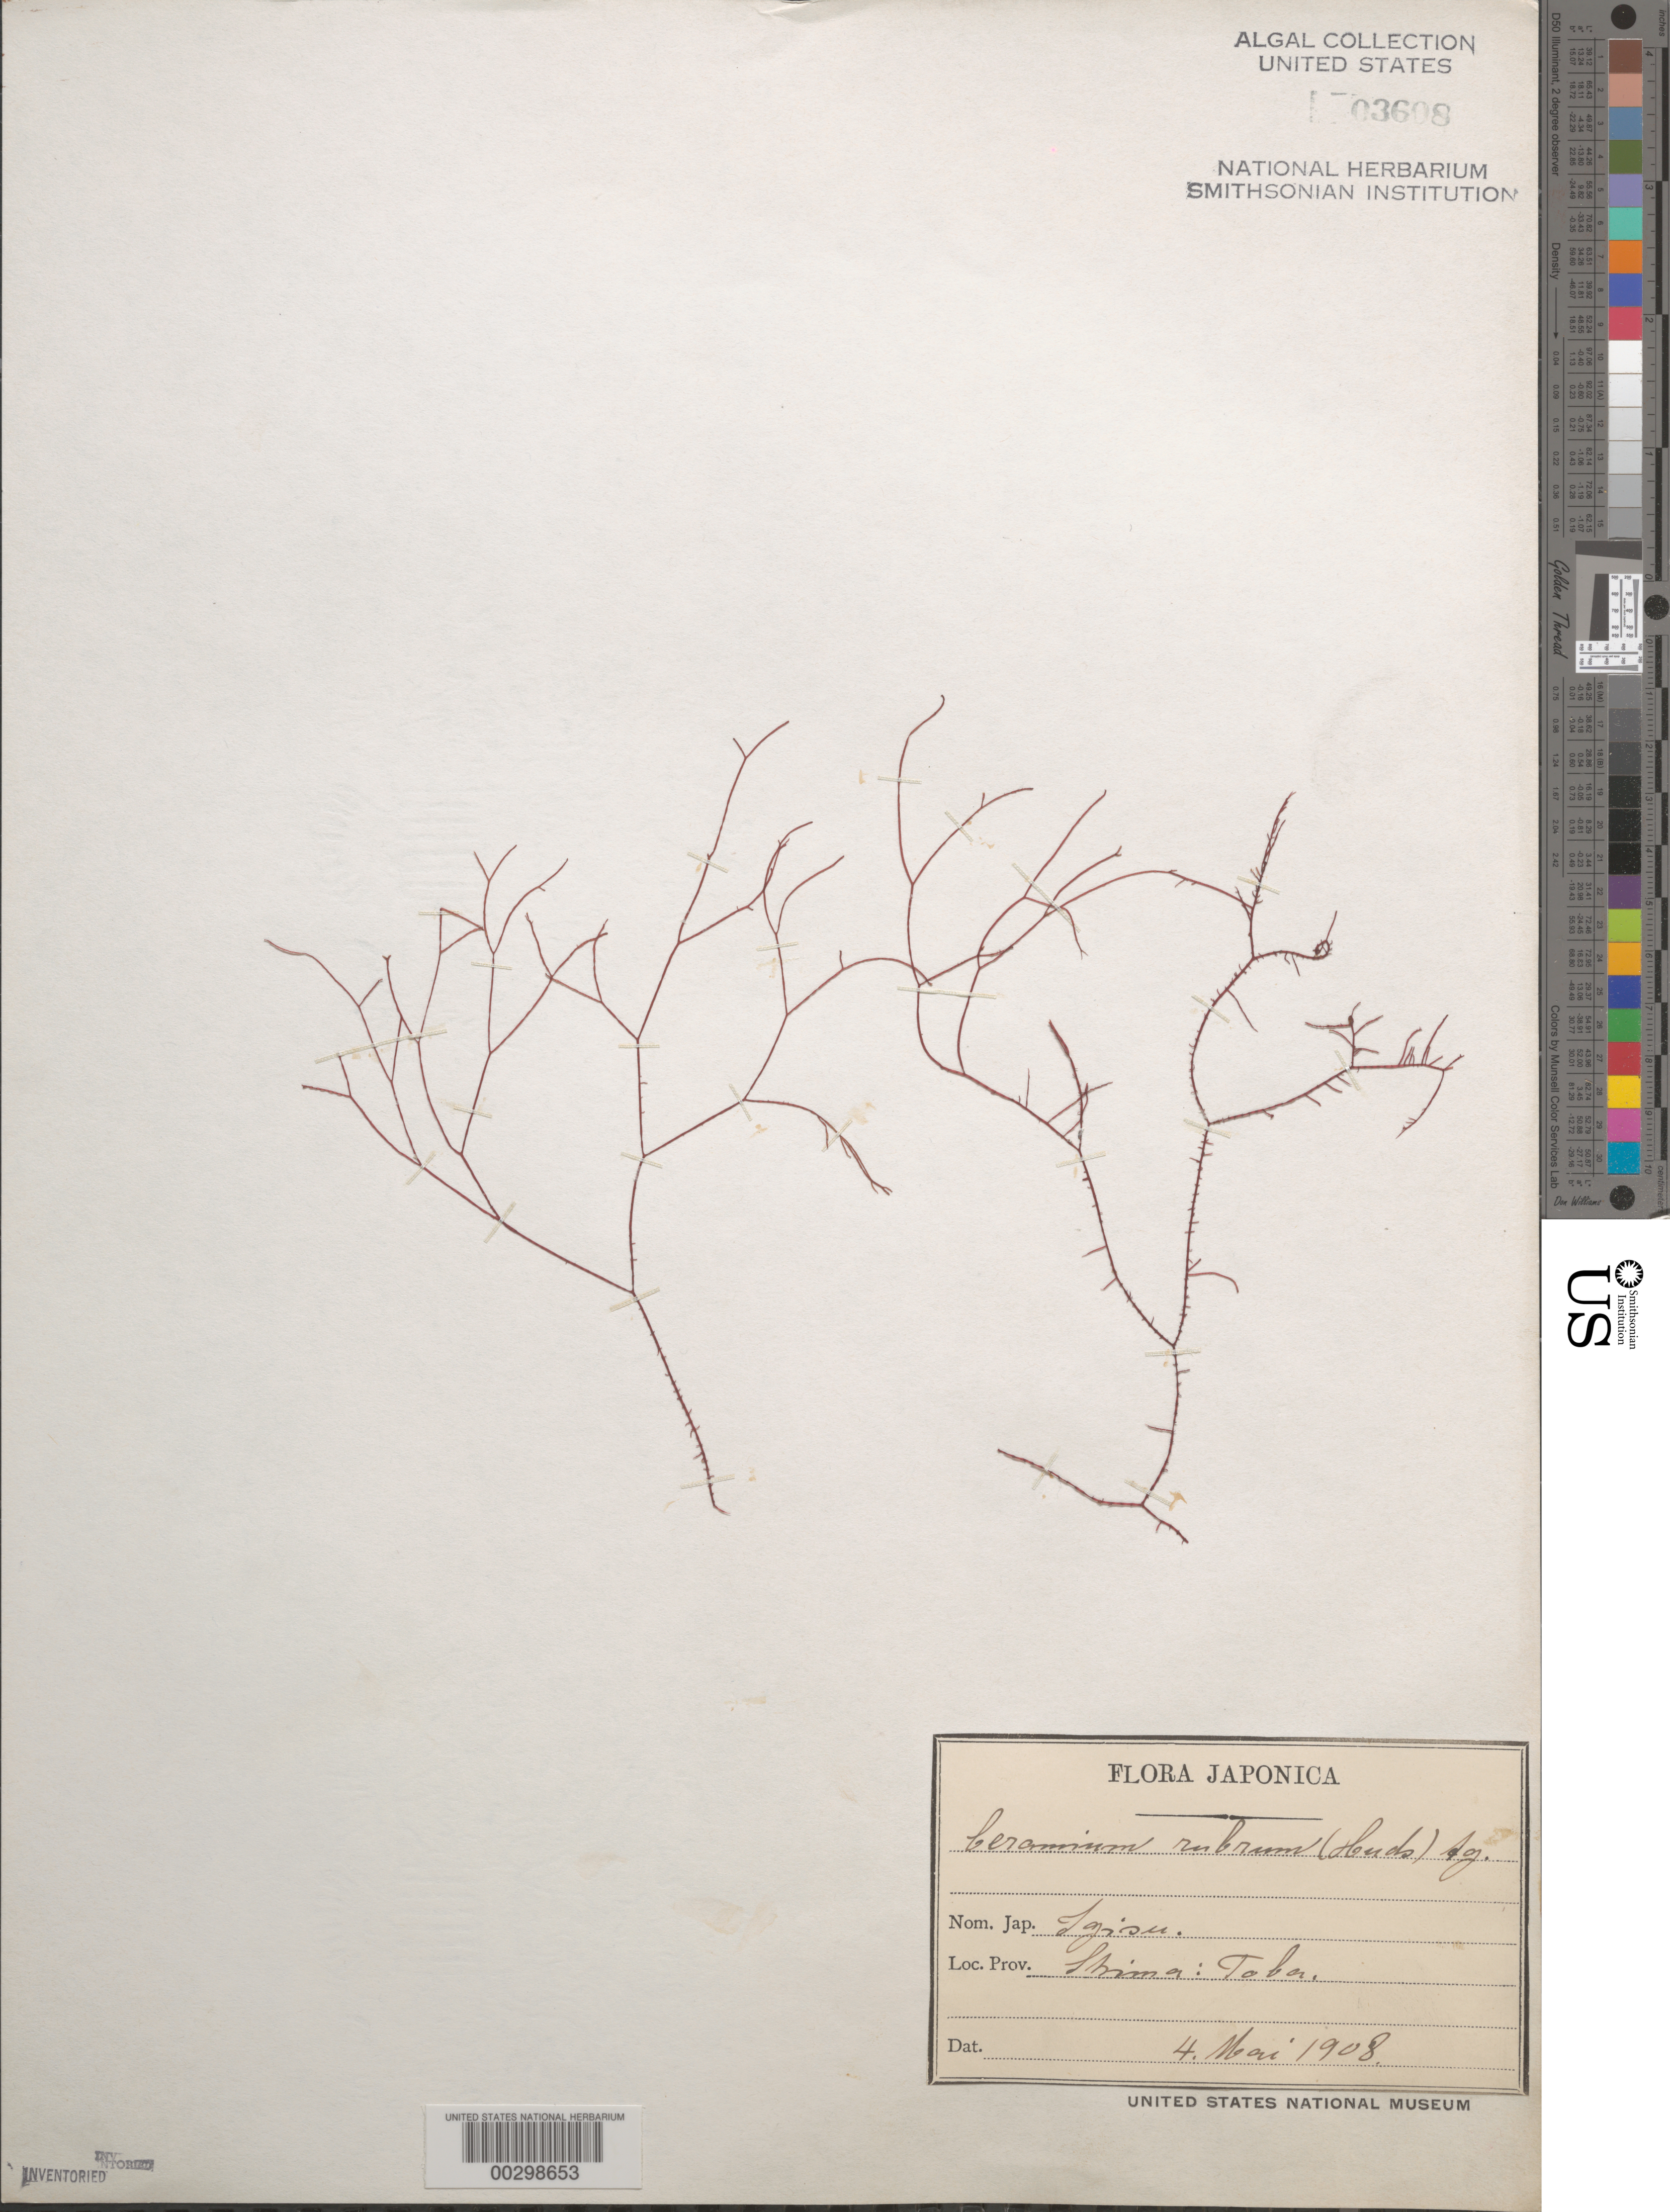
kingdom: Plantae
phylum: Rhodophyta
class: Florideophyceae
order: Ceramiales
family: Ceramiaceae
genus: Ceramium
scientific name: Ceramium rubrum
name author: C. Agardh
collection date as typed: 04 May 1908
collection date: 1908-05-04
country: Japan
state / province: Mie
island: Honshu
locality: Toba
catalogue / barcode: US 3608